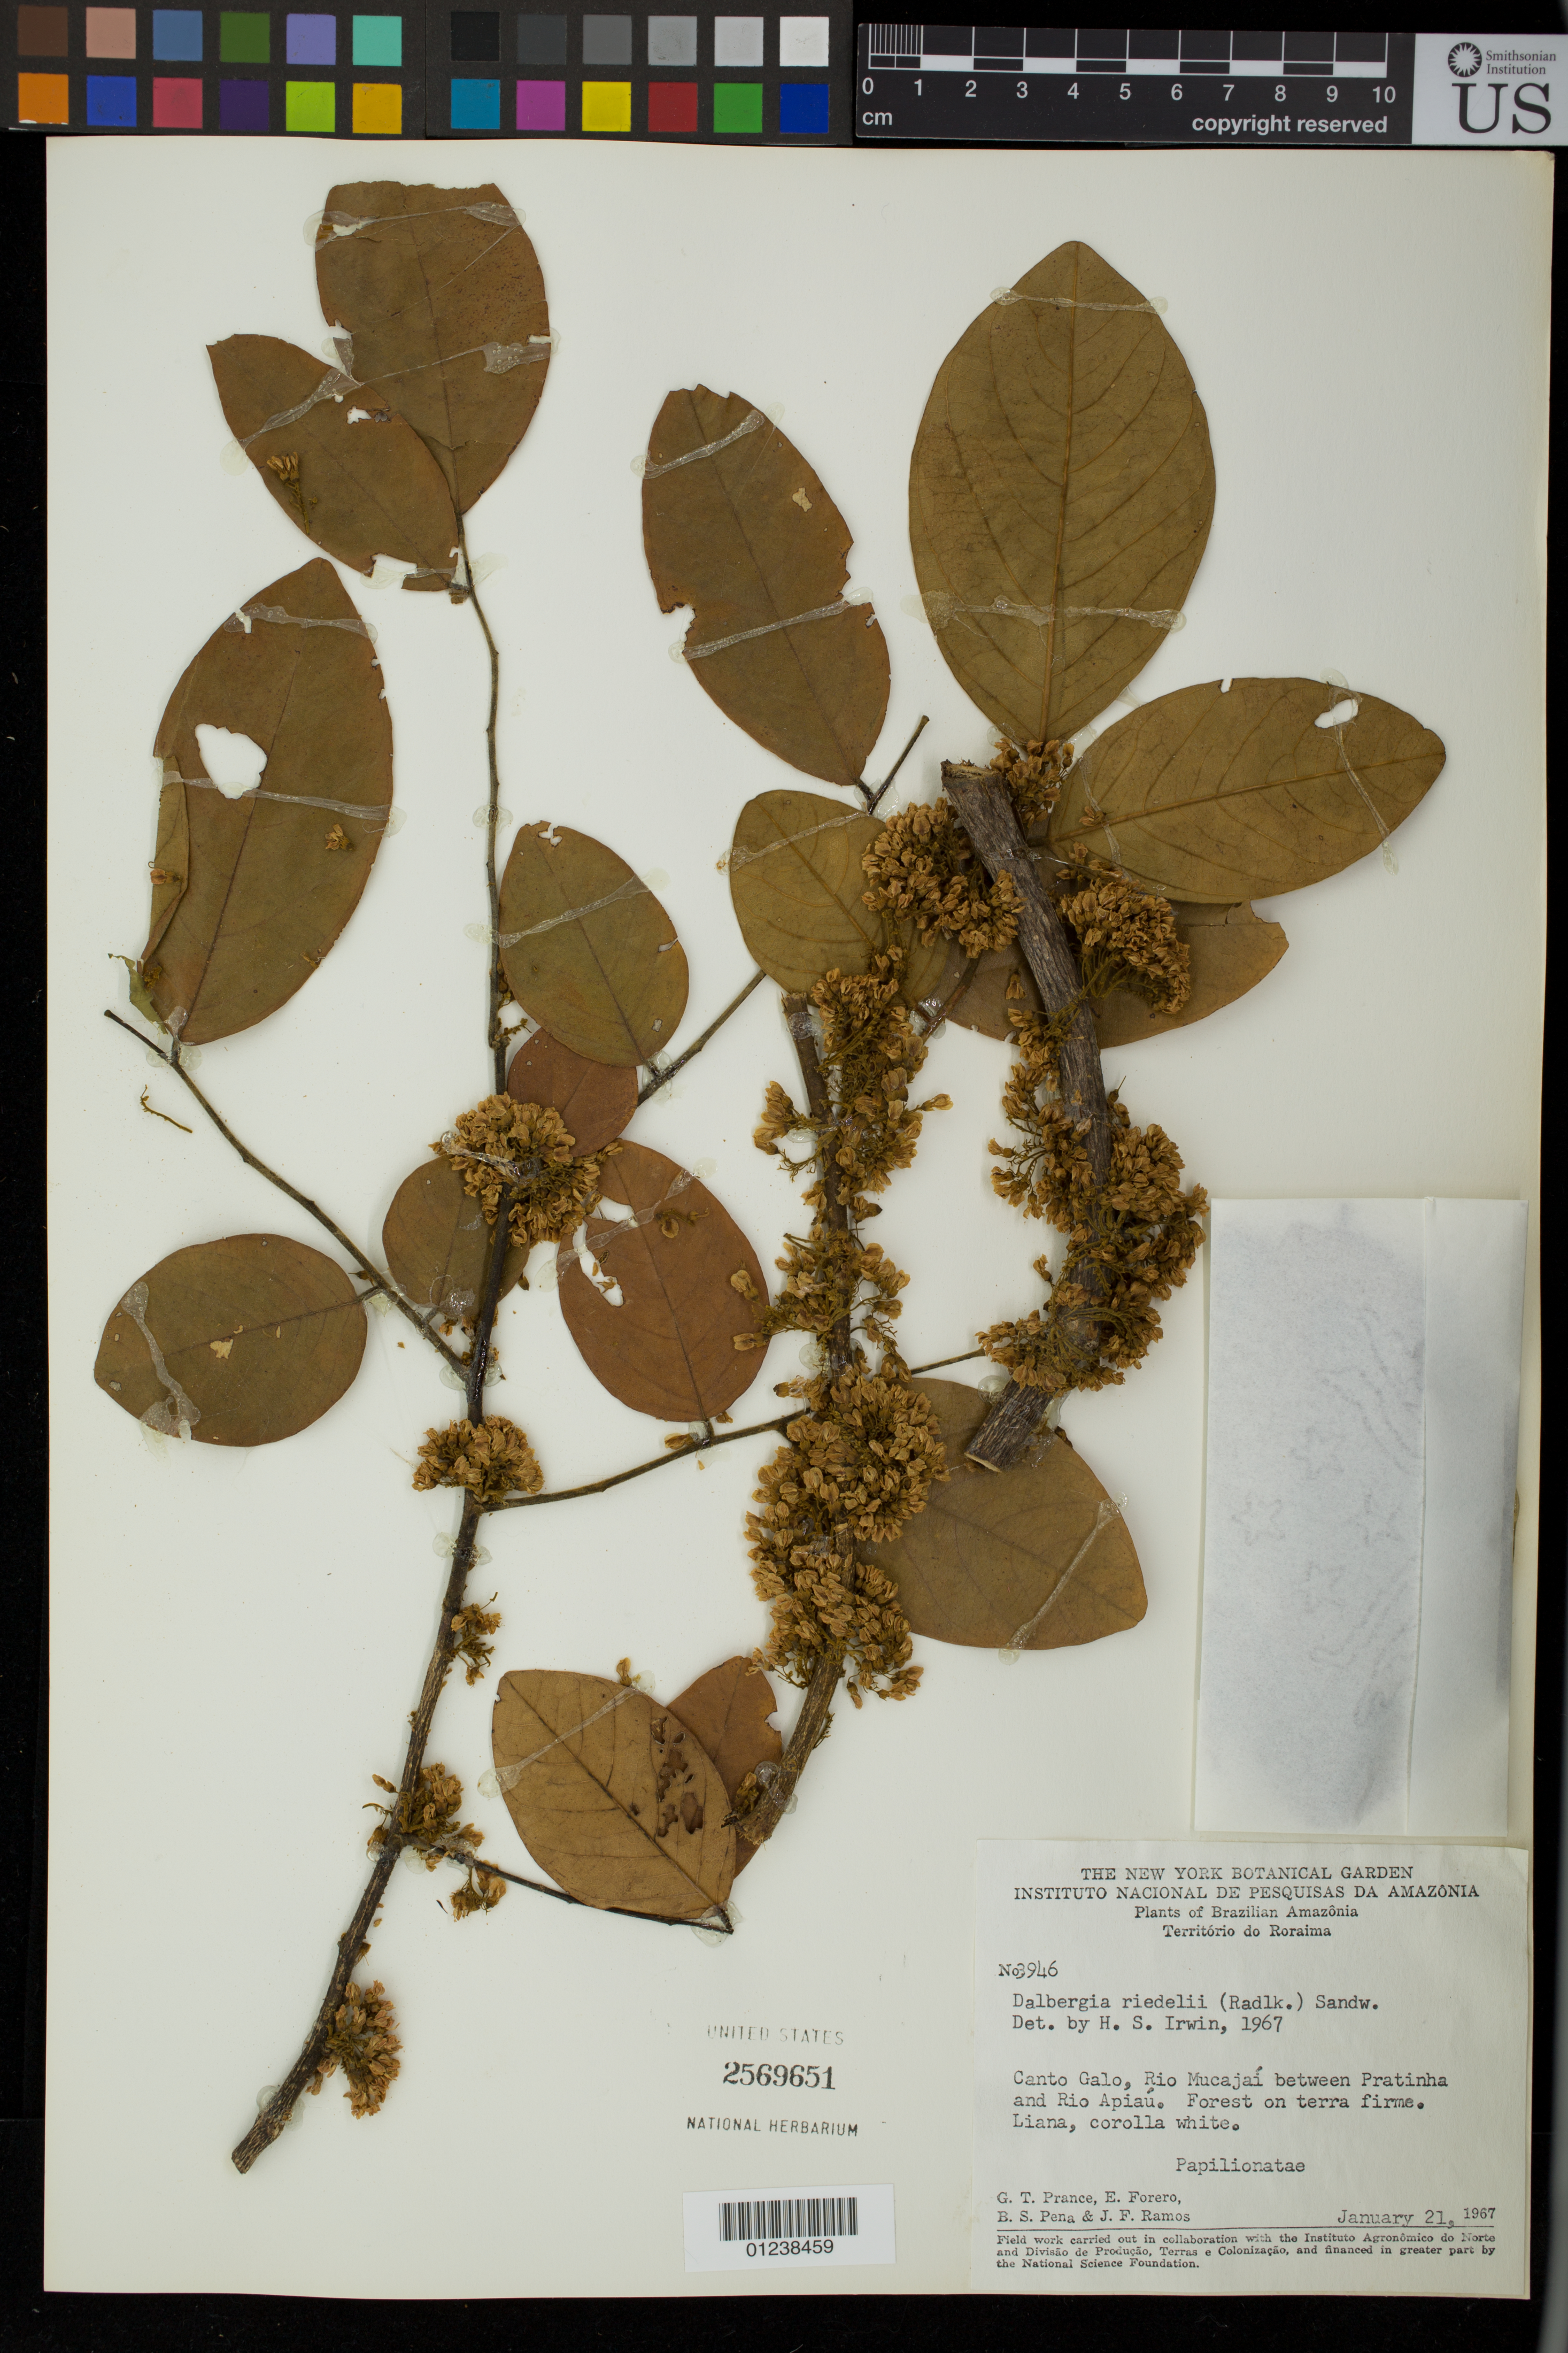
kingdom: Plantae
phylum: Tracheophyta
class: Magnoliopsida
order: Fabales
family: Fabaceae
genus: Dalbergia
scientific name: Dalbergia riedelii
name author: (Benth.) Sandwith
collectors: G. T. Prance, E. Forero, B. S. Pena & J. F. Ramos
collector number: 3946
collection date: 1967-01-21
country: Brazil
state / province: Roraima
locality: Canto Galo, Rio Mucajai between Pratinha and Rio Apiau.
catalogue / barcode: US 2569651